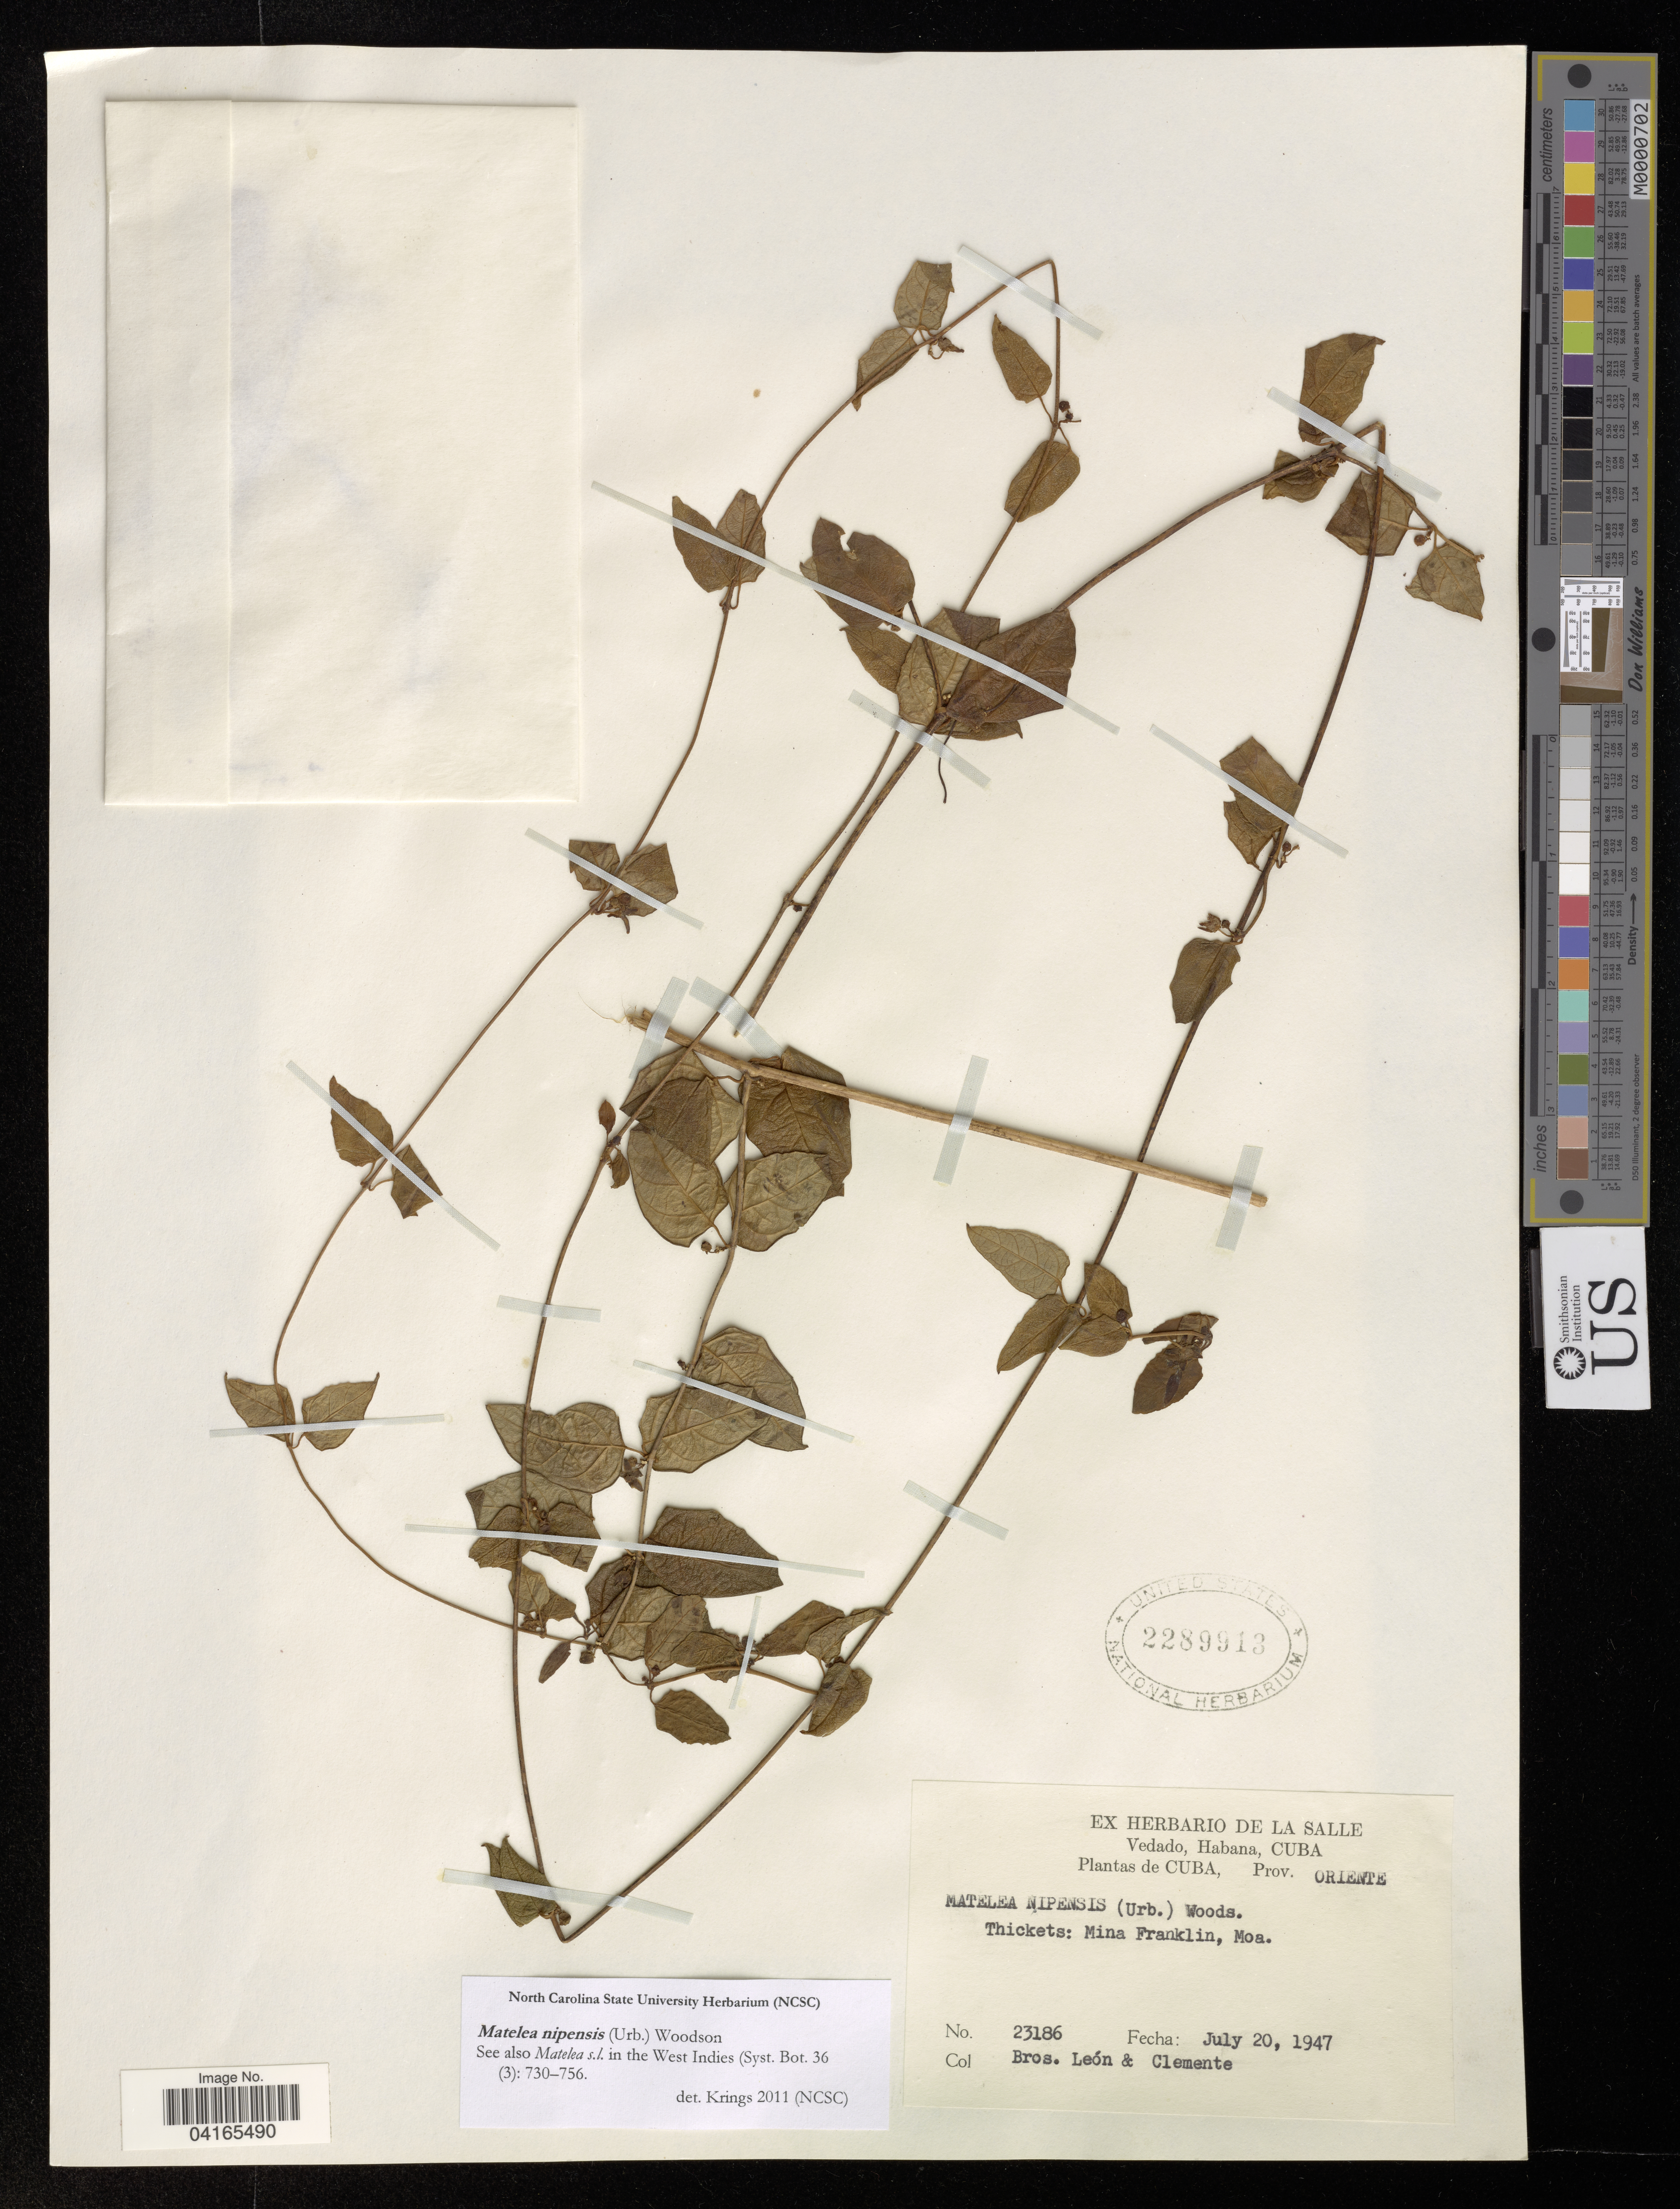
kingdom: Plantae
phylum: Tracheophyta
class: Magnoliopsida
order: Gentianales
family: Apocynaceae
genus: Matelea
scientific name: Matelea nipensis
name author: (Urb.) Woodson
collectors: Bro. León & -- Clemente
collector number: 23186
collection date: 1947-07-20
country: Cuba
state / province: Oriente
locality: Vedado, Habana. Prov. Oriente. Thickets: Mina Franklin, Moa.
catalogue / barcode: US 2289913